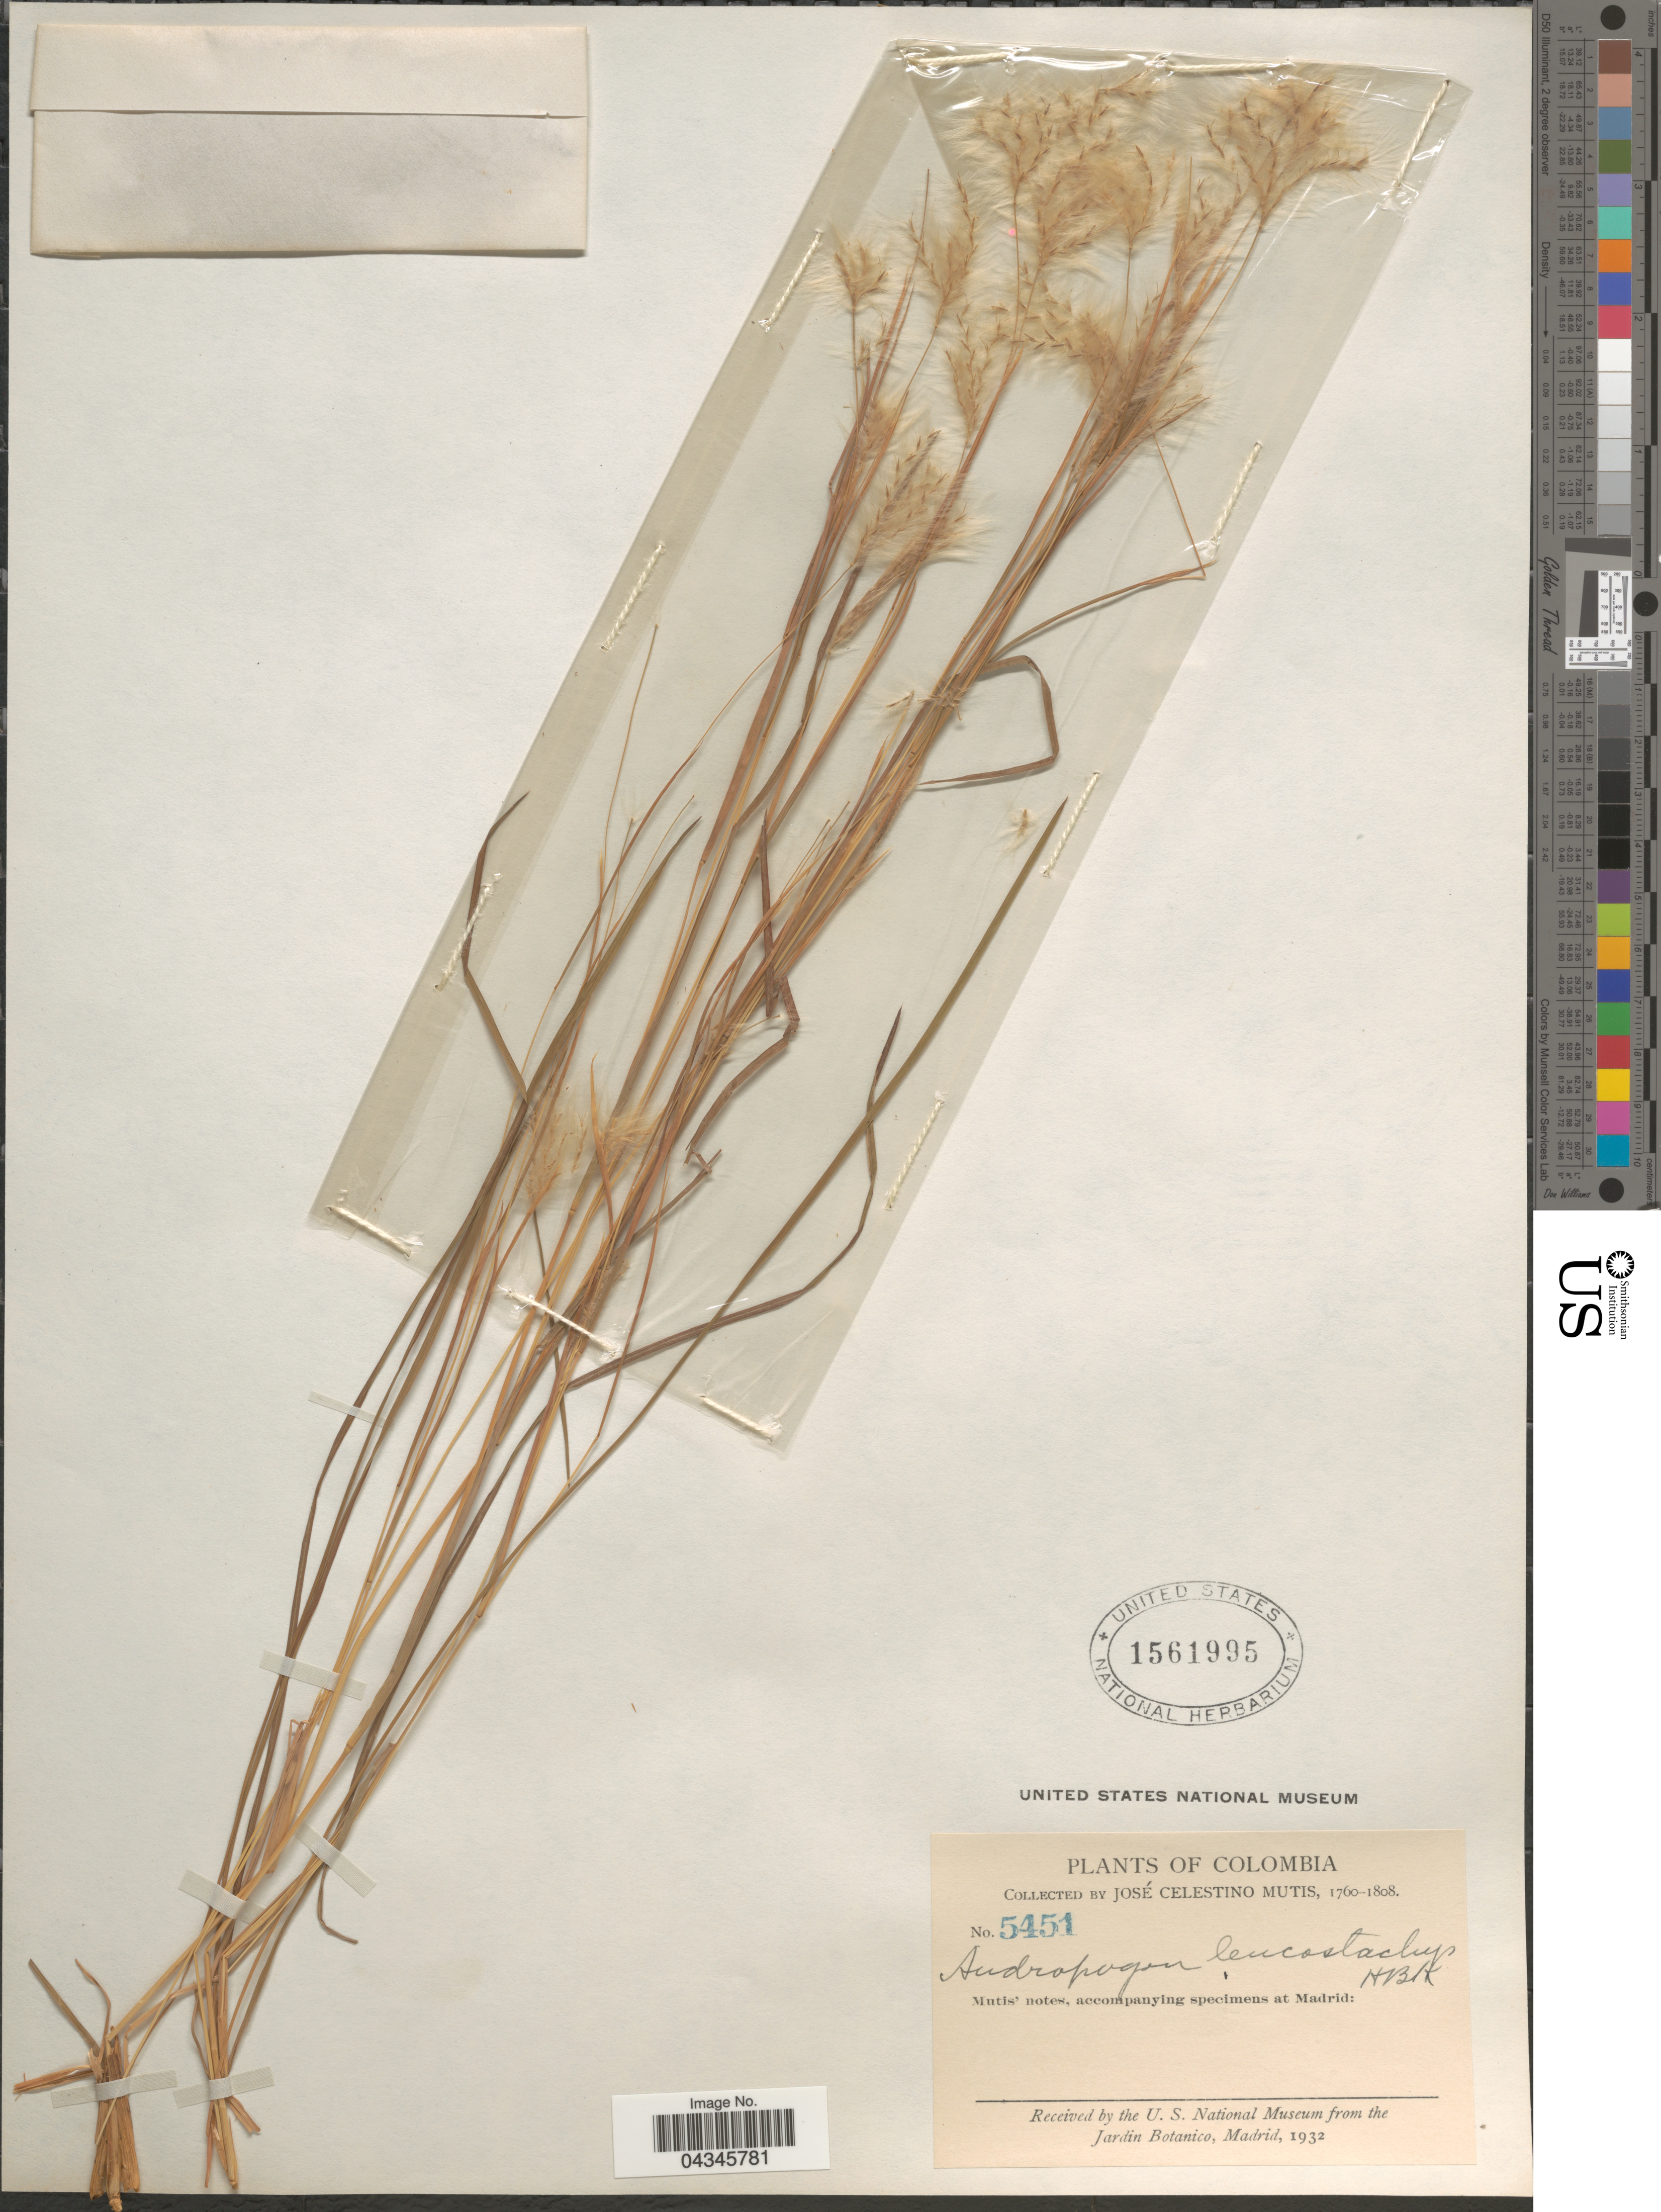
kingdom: Plantae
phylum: Tracheophyta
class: Liliopsida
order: Poales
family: Poaceae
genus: Andropogon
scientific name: Andropogon leucostachyus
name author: Kunth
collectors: J. C. B. Mutis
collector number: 5451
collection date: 1760/1808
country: Colombia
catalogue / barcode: US 1561995